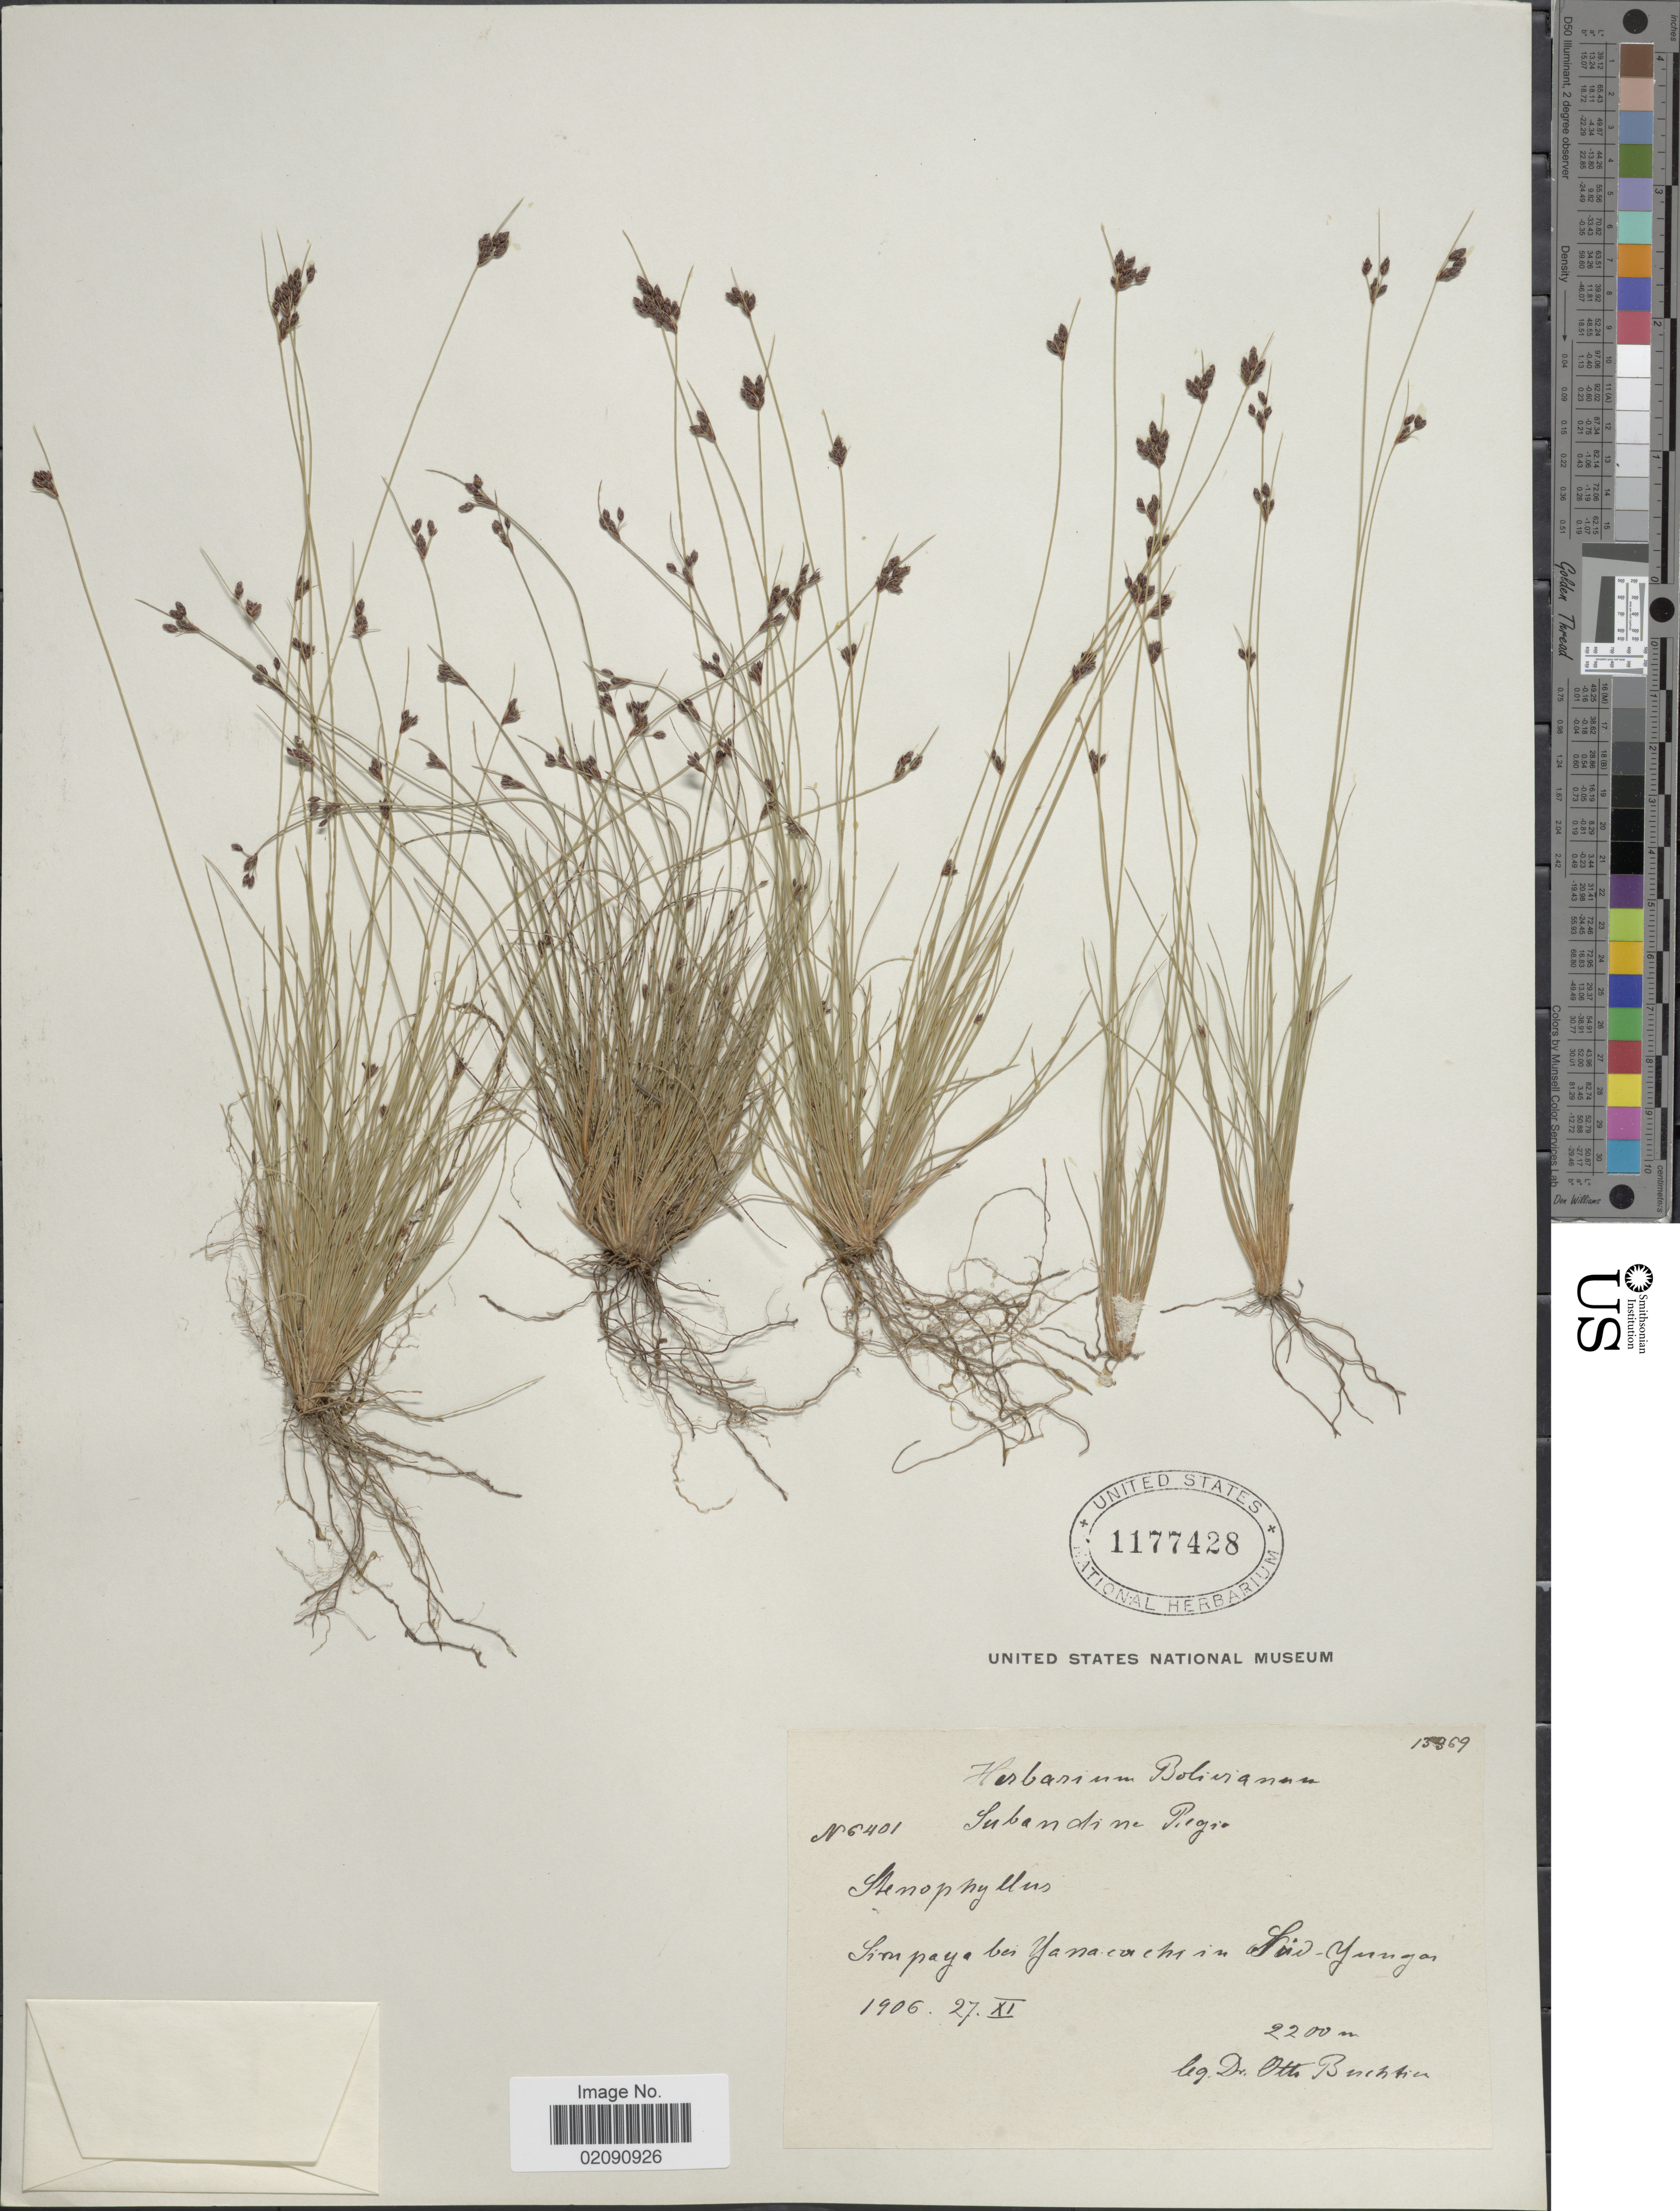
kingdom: Plantae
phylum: Tracheophyta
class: Liliopsida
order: Poales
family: Cyperaceae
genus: Bulbostylis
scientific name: Bulbostylis juncoides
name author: (Vahl) Kük. ex Herter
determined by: Maciel-Silva, J. F.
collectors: O. Buchtien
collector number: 6401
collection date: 1906-11-27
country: Bolivia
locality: Sirapaya bei Yanacachi in Sud-Yungas.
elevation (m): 2200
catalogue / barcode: US 1177428